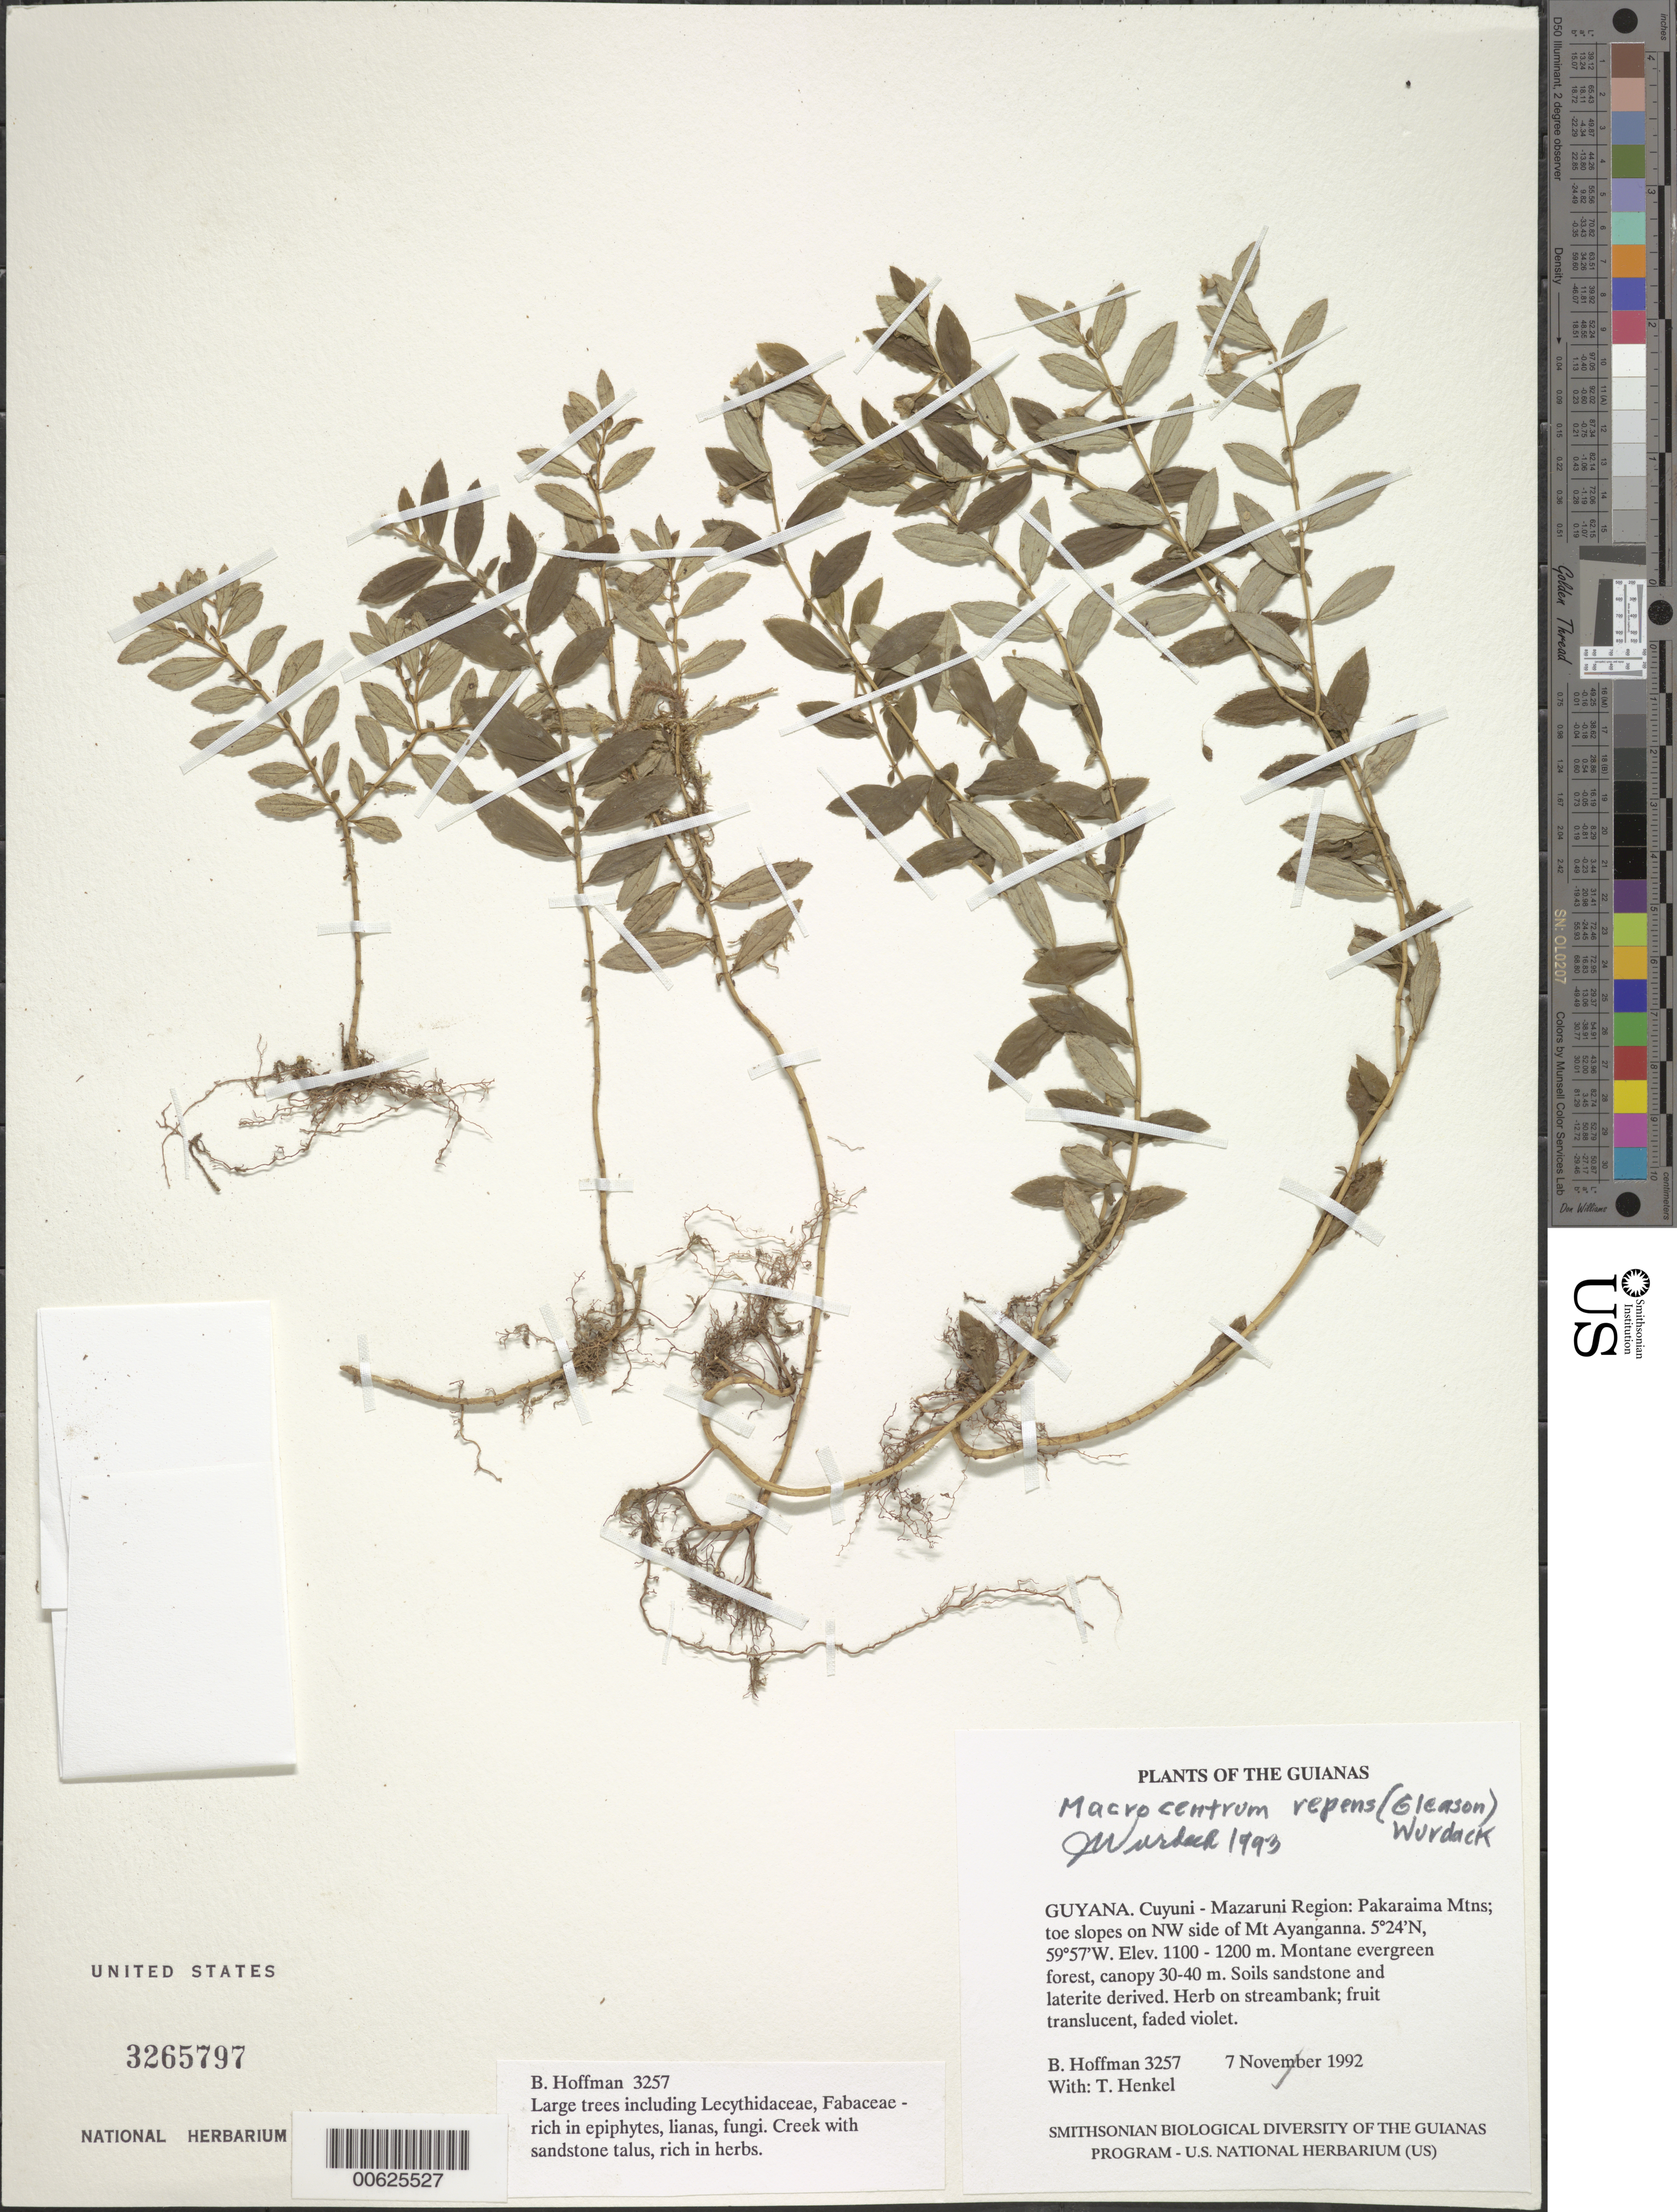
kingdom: Plantae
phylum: Tracheophyta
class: Magnoliopsida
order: Myrtales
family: Melastomataceae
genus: Macrocentrum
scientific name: Macrocentrum repens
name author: (Gleason) Wurdack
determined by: Wurdack, John J., (US), US (UNITED STATES)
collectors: B. Hoffman & T. Henkel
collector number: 3257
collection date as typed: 7 November 1992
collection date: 1992-11-07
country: Guyana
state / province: Cuyuni-Mazaruni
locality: Pakaraima Mountains; toe slopes on NW side of Mt. Ayanganna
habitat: Montane evergreen forest, canopy 30-40 m. Soils sandstone and laterite derived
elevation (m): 1100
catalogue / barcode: US 3265797